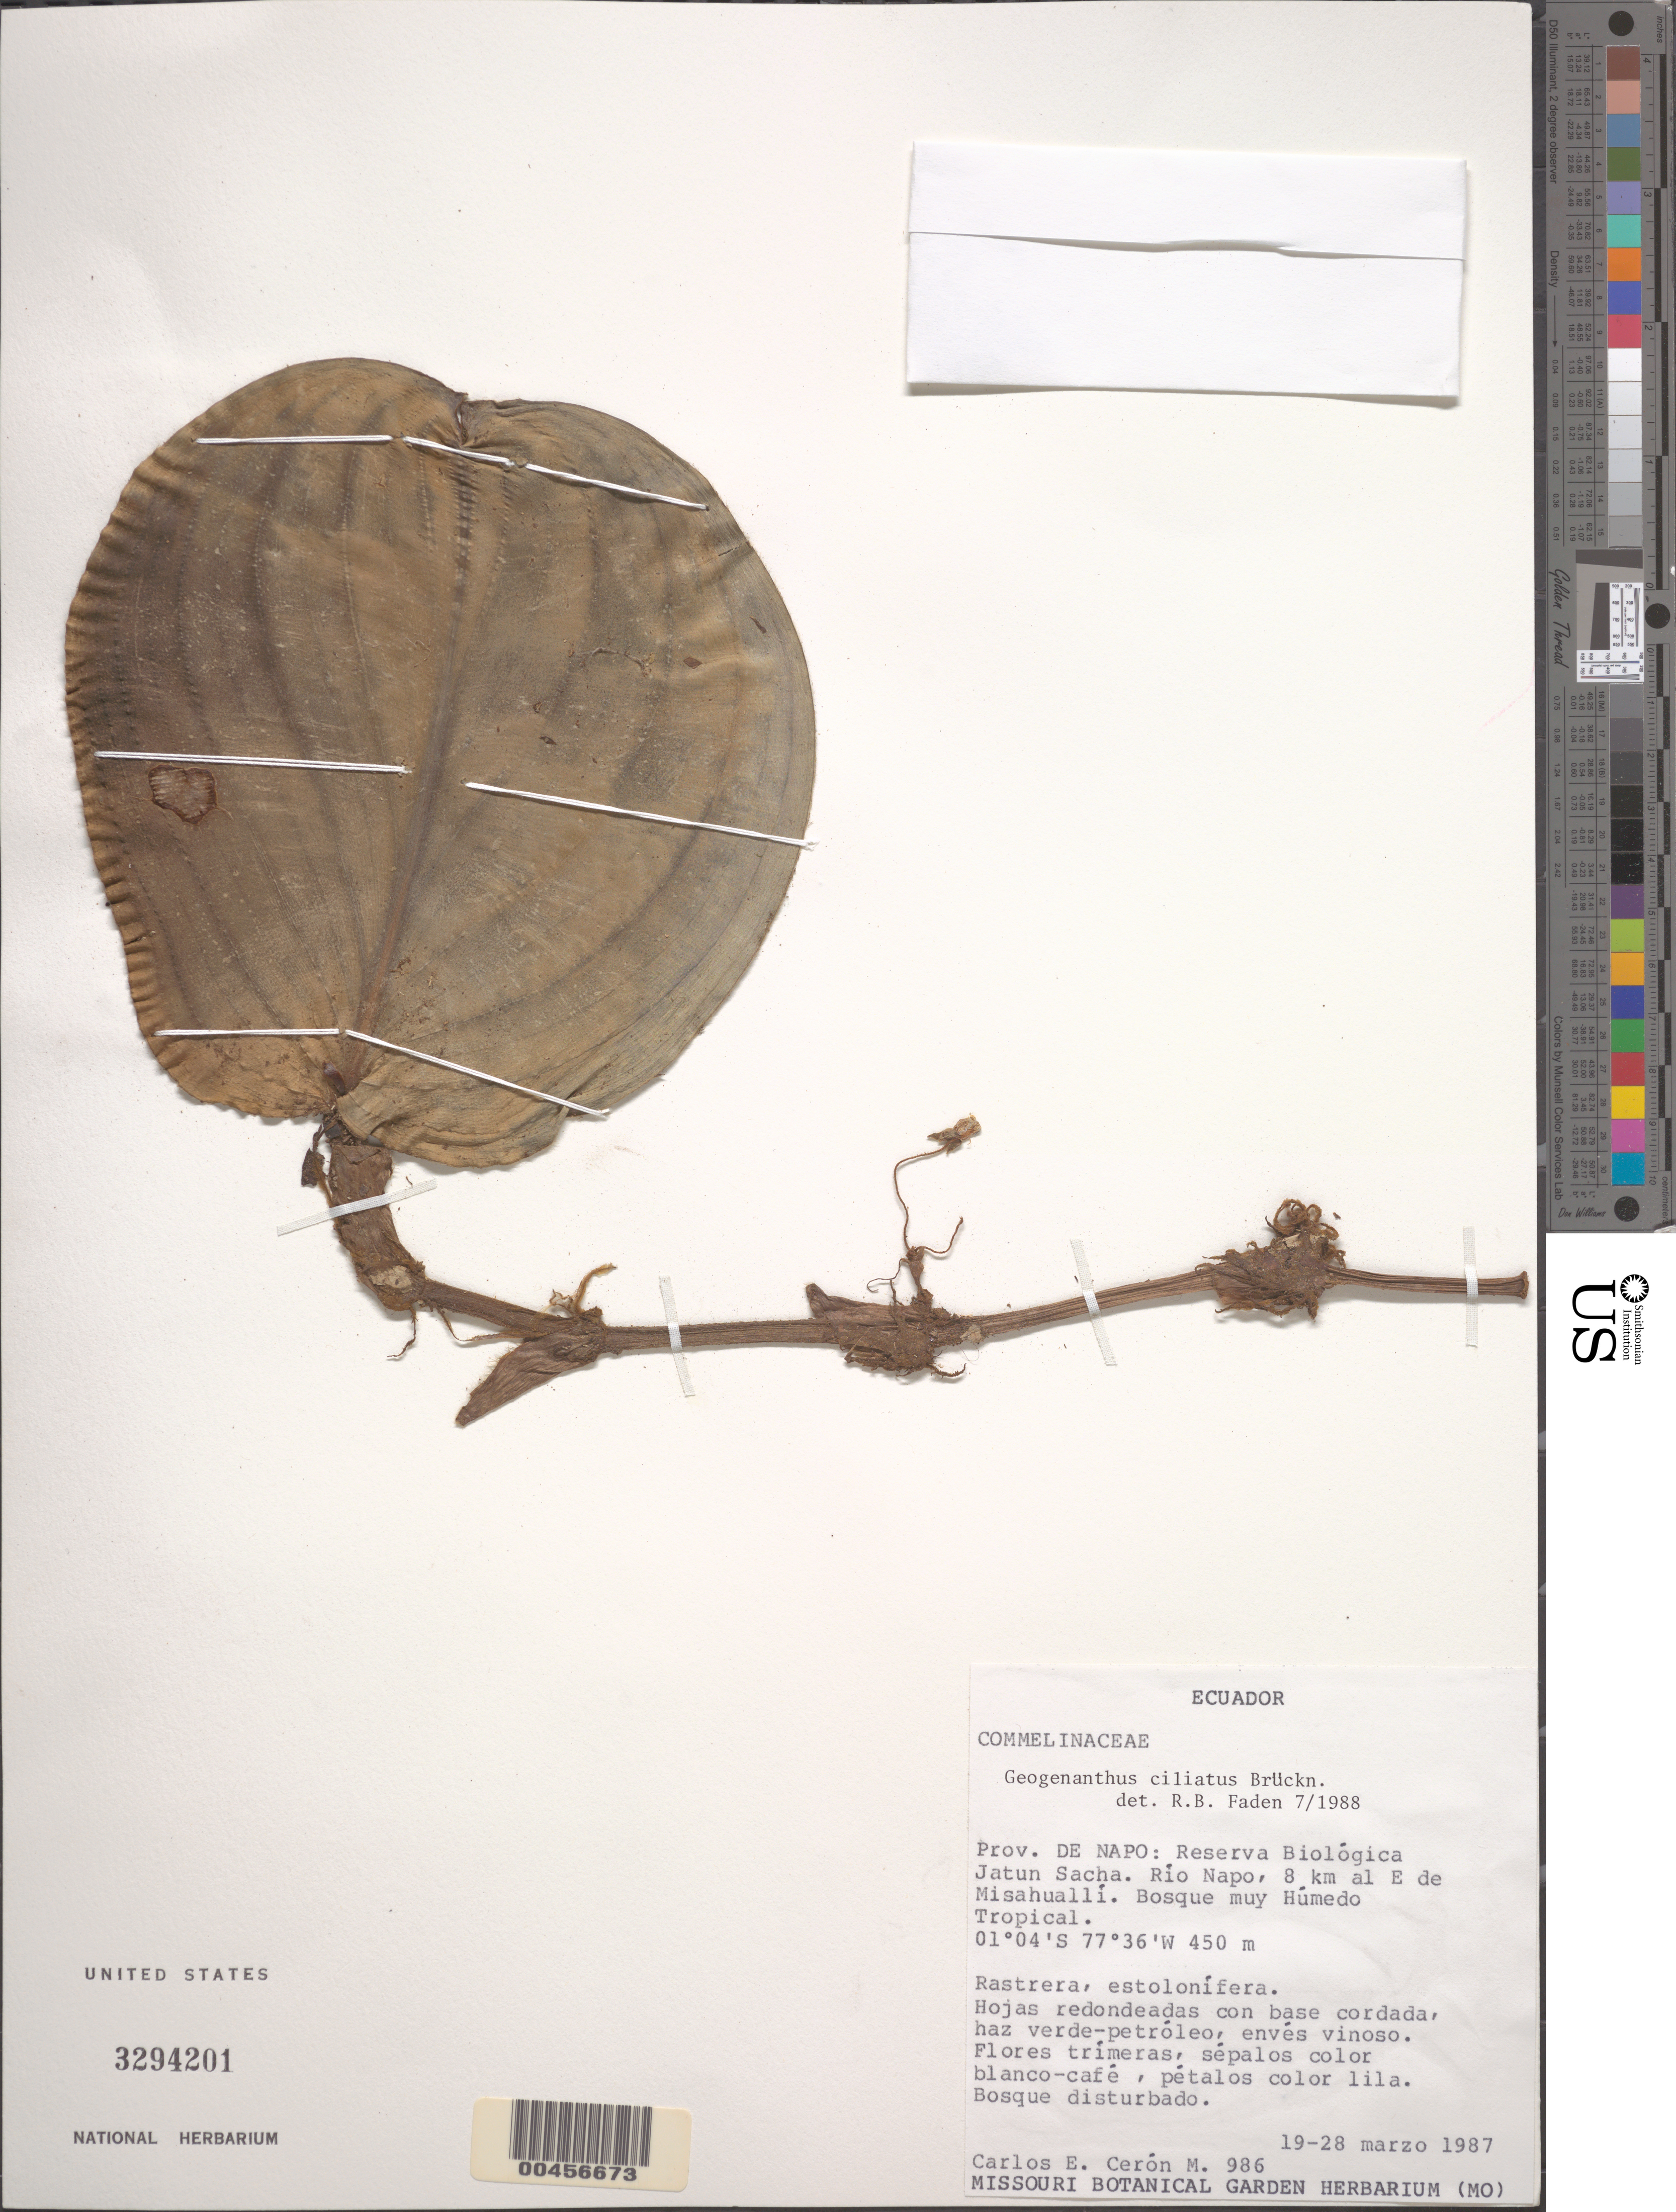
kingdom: Plantae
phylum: Tracheophyta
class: Liliopsida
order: Commelinales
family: Commelinaceae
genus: Geogenanthus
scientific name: Geogenanthus ciliatus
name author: G. Brückn.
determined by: Faden, Robert B., (US), Smithsonian Institution - National Museum of Natural History (UNITED STATES)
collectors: C. E. Cerón M.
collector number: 986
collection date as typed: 19 Mar 1987 to 28 Mar 1987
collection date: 1987-03-19/1987-03-28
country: Ecuador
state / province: Napo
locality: Jatun scha Biological Reserve, E of misahualli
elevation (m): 450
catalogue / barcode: US 3294201